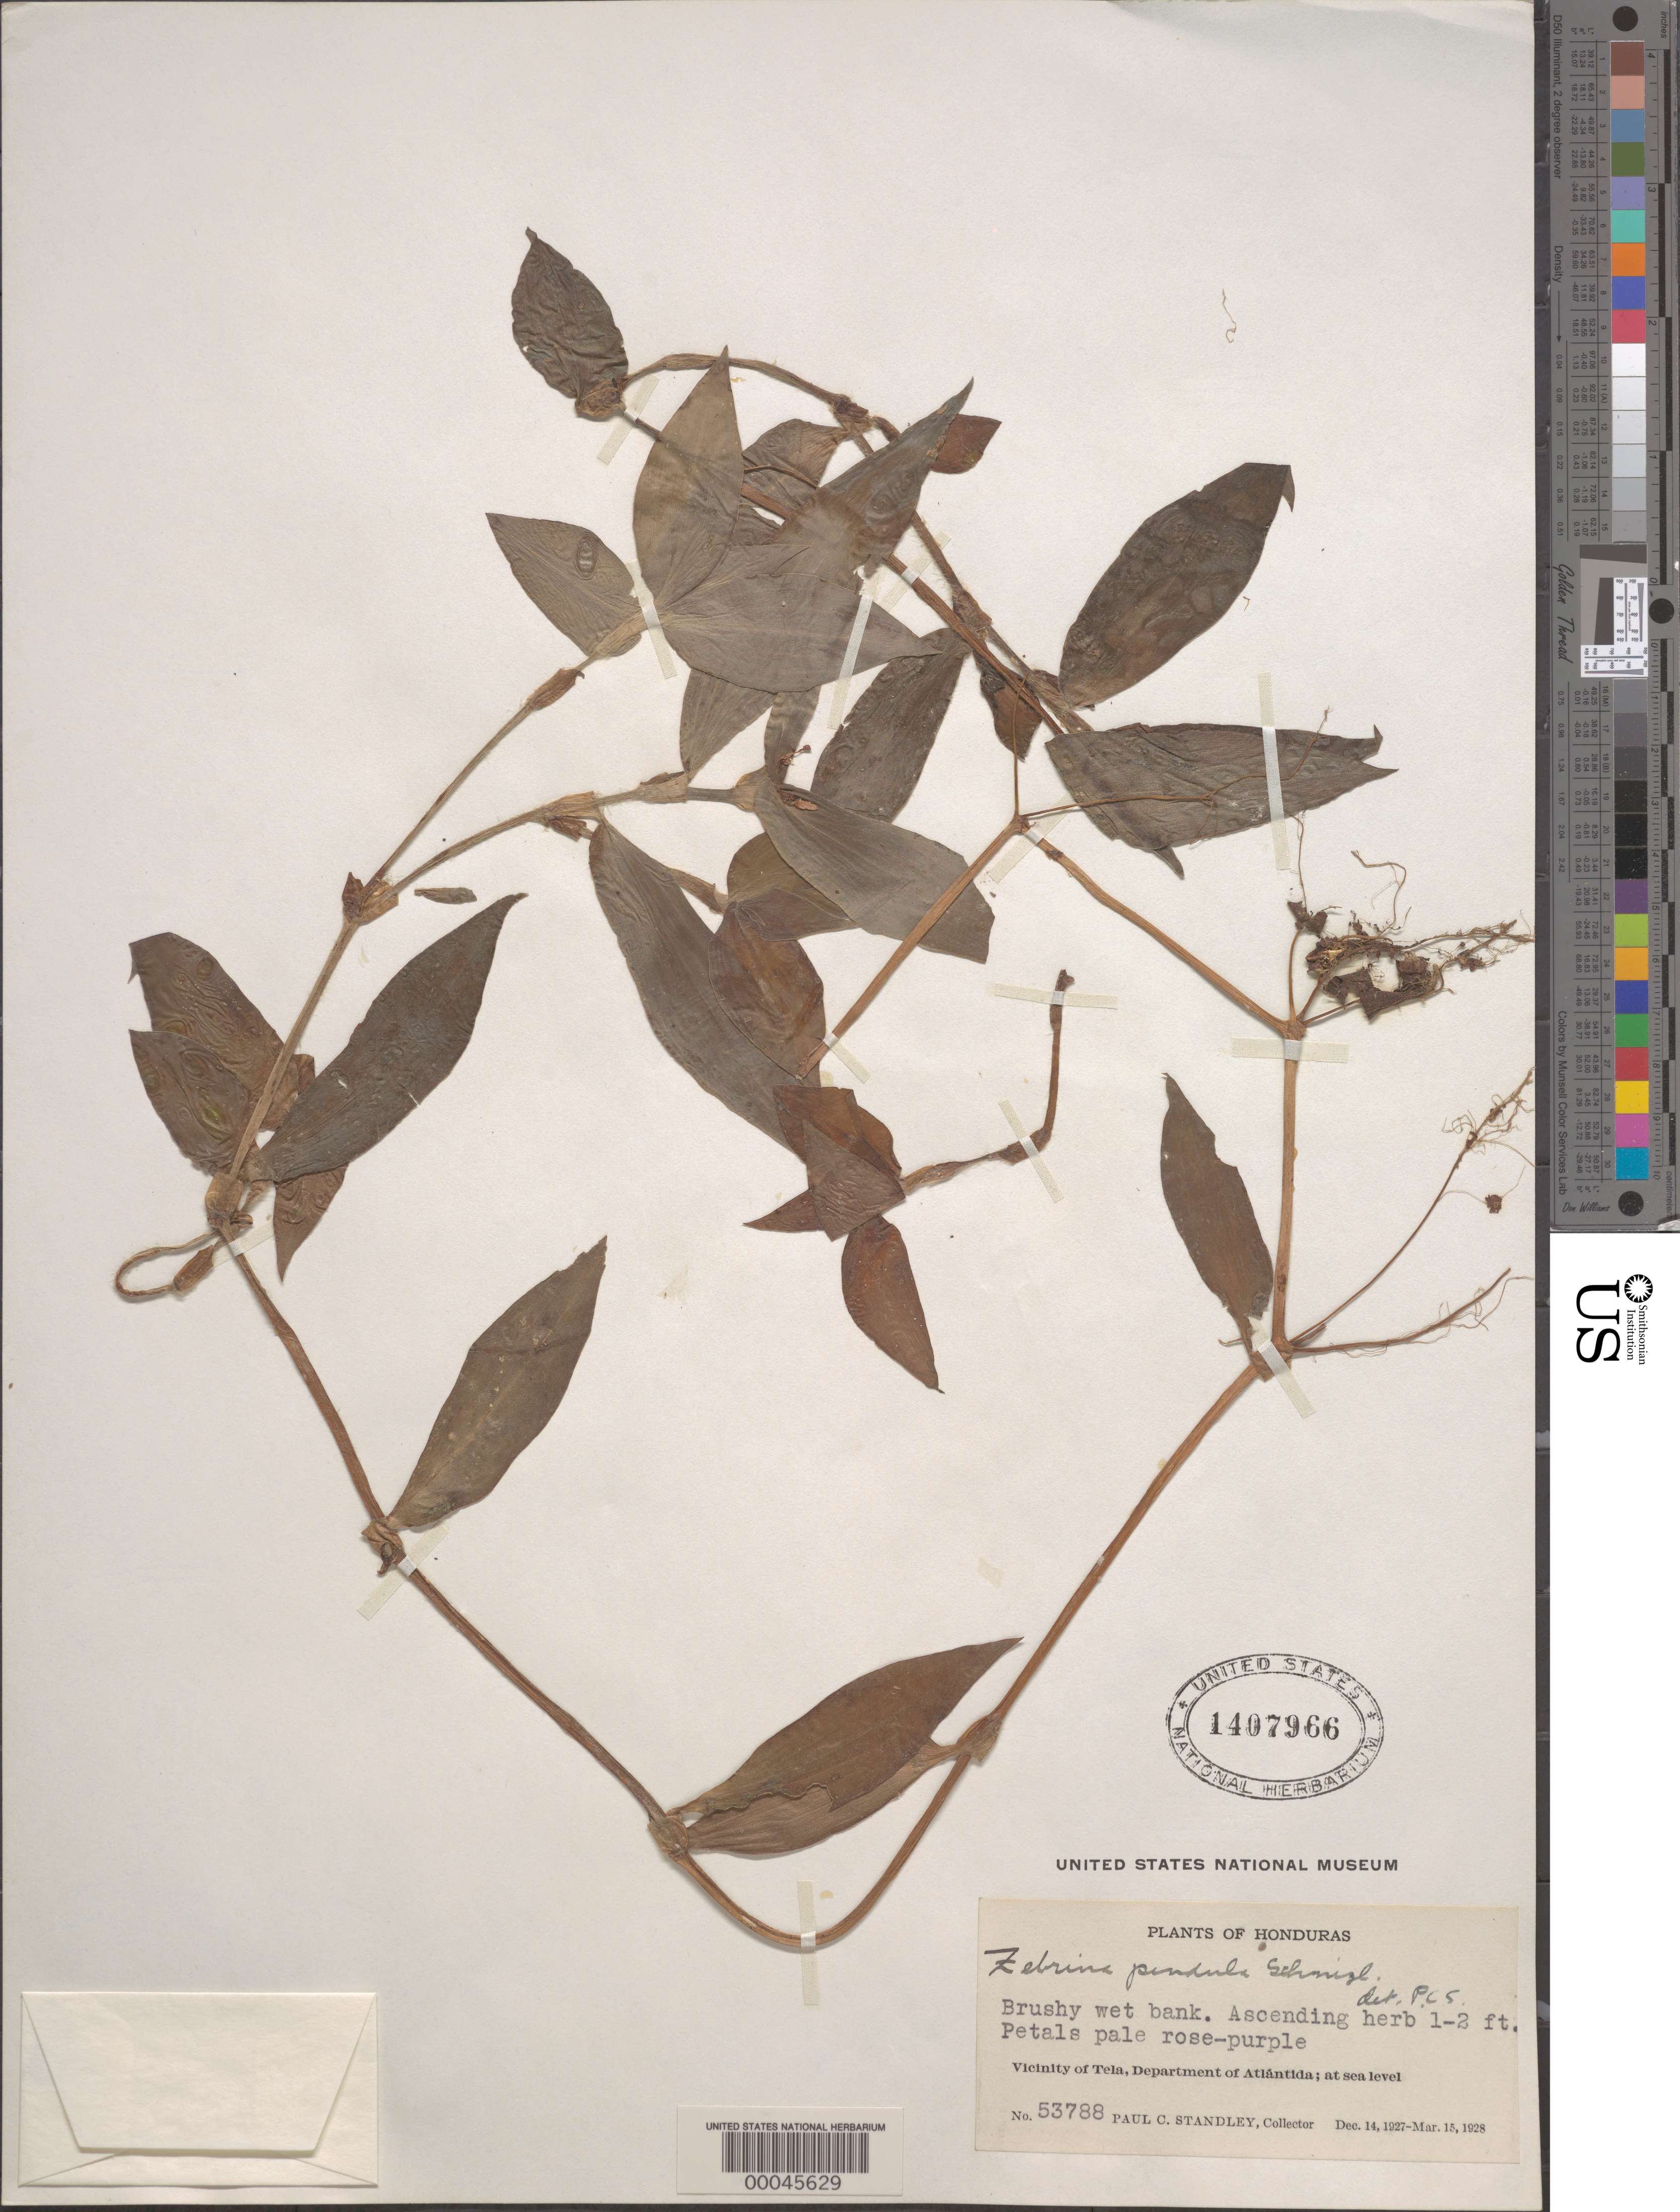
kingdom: Plantae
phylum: Tracheophyta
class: Liliopsida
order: Commelinales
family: Commelinaceae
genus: Tradescantia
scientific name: Tradescantia zebrina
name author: Bosse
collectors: P. C. Standley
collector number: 53788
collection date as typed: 14 Dec 1927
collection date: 1927-12-14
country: Honduras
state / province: Atlántida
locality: Near Tela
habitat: Brushy wet bank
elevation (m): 1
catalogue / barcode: US 1407966